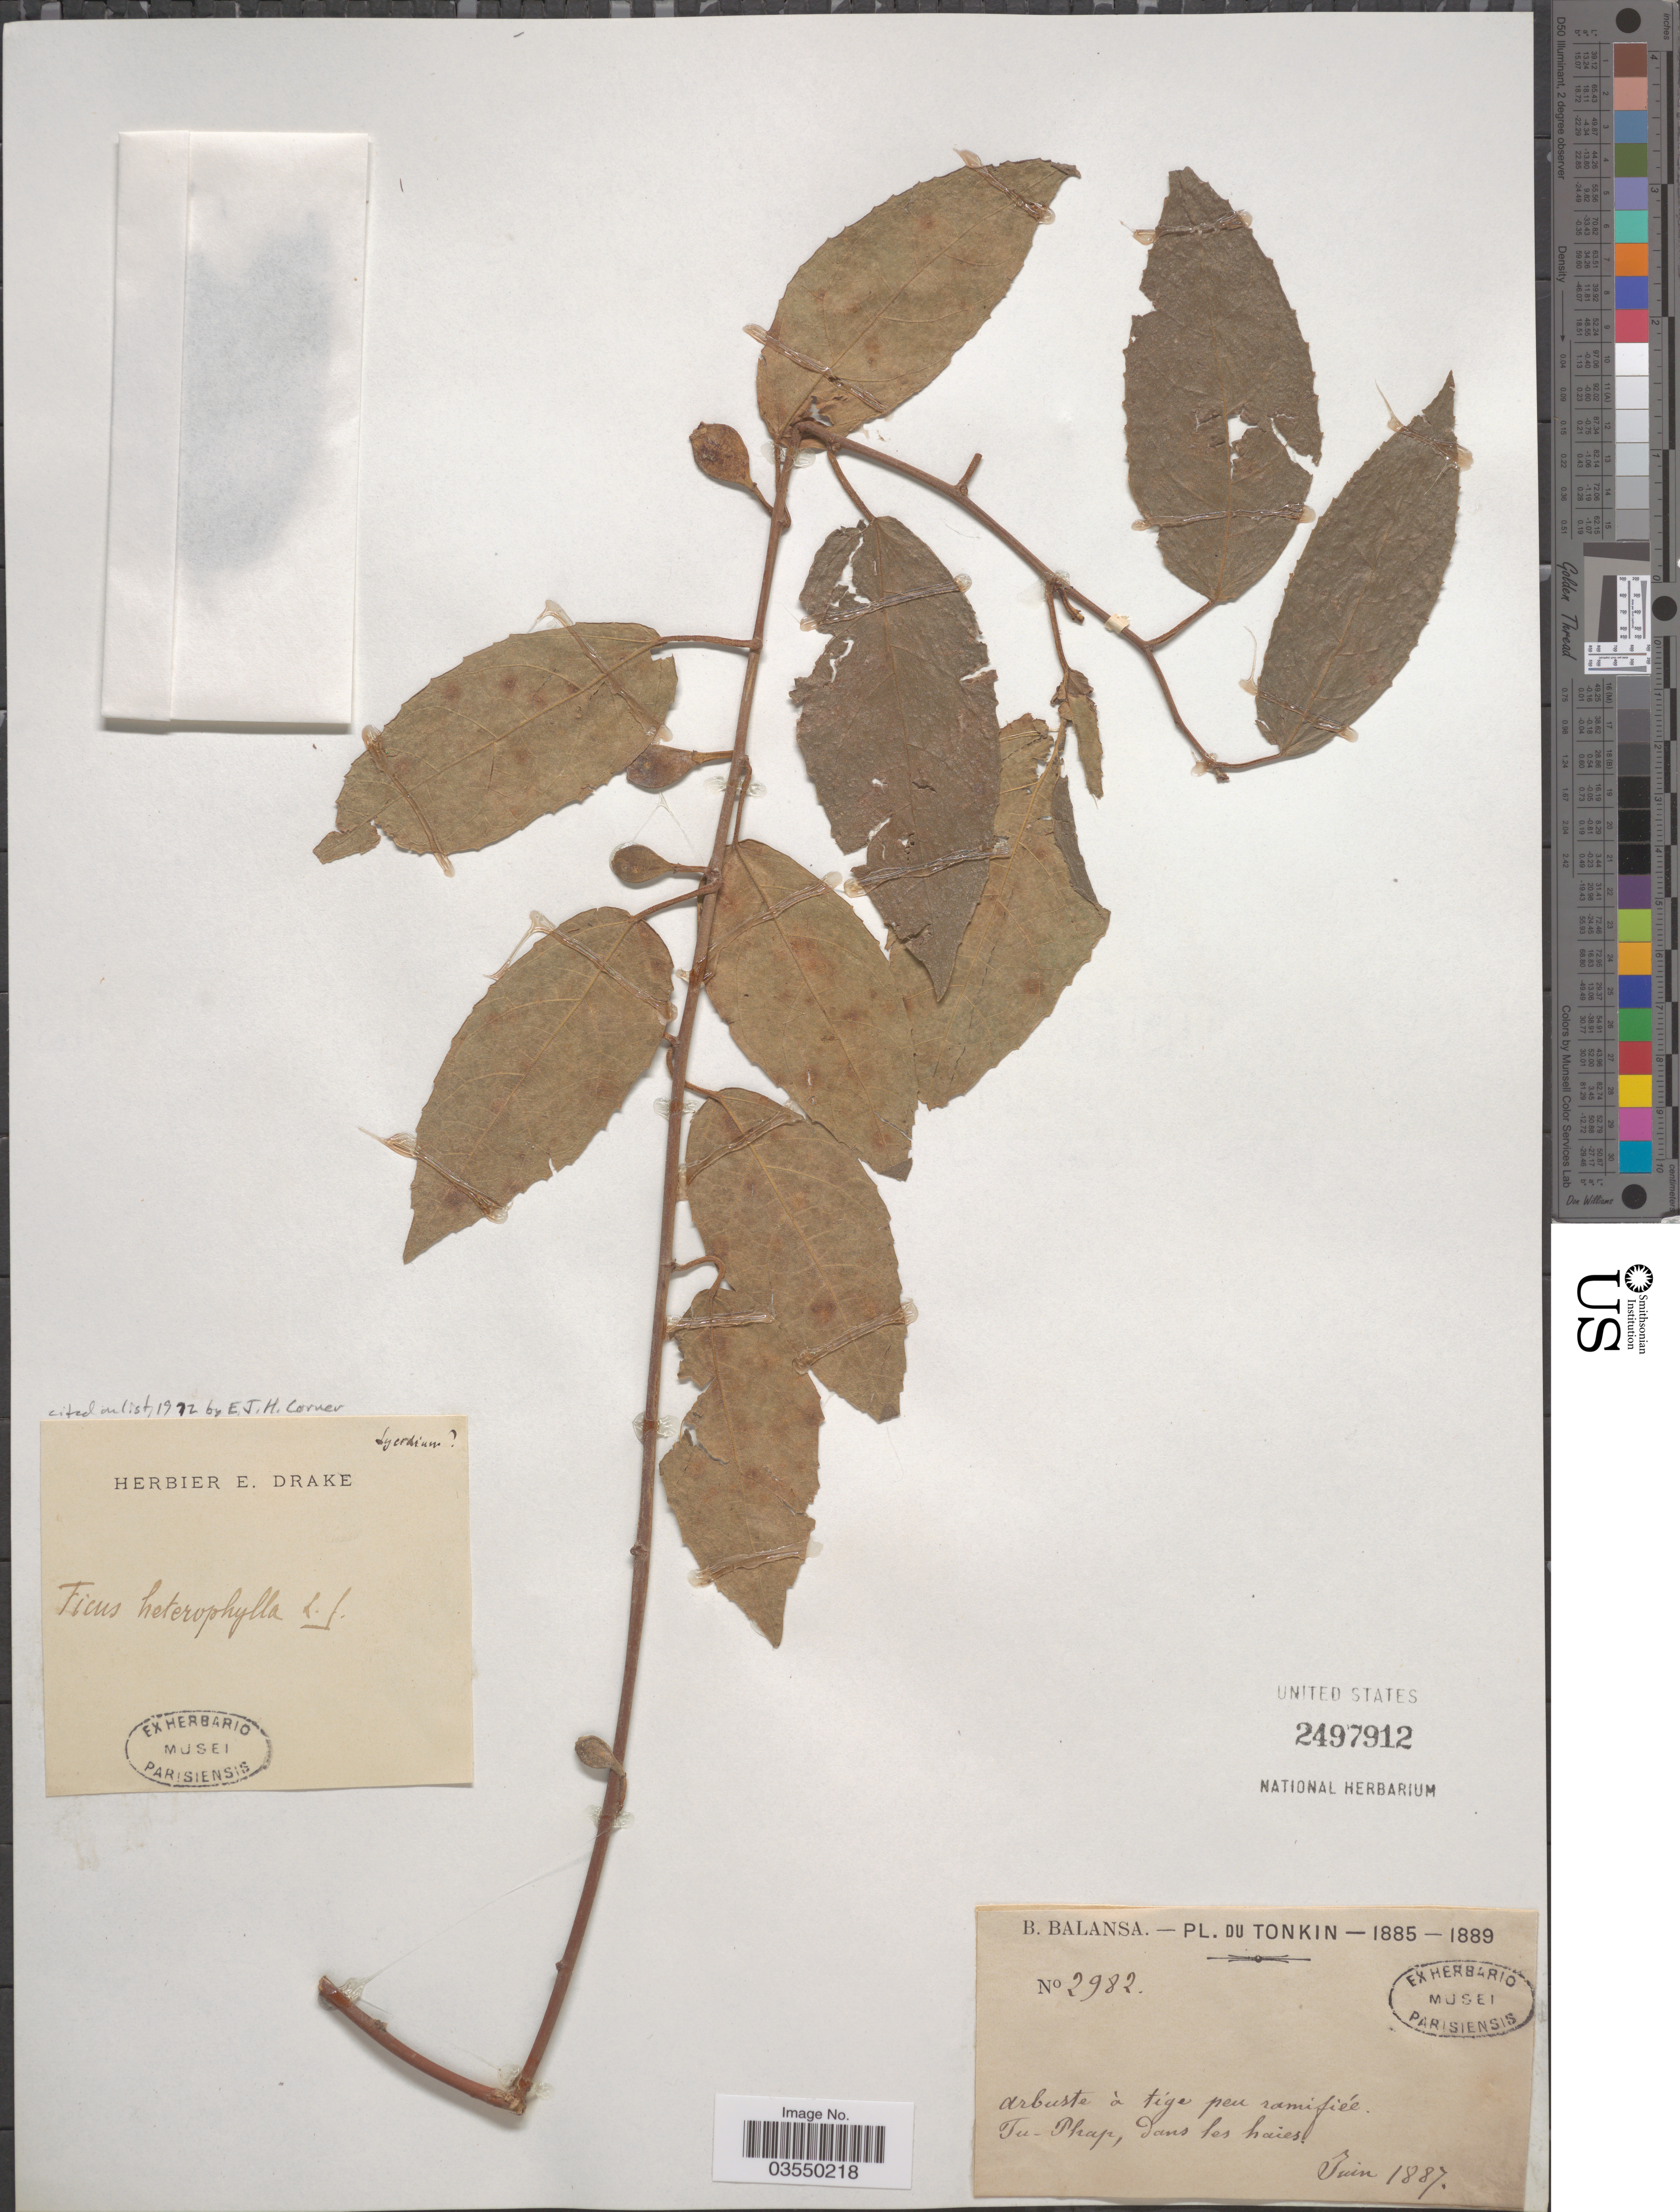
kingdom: Plantae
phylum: Tracheophyta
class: Magnoliopsida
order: Rosales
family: Moraceae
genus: Ficus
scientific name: Ficus heterophylla var. heterophylla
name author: L. f.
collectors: B. Balansa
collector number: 2982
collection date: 1887-06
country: Vietnam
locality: Tonkin. Tu-Phap, dans les haies.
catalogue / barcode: US 2497912